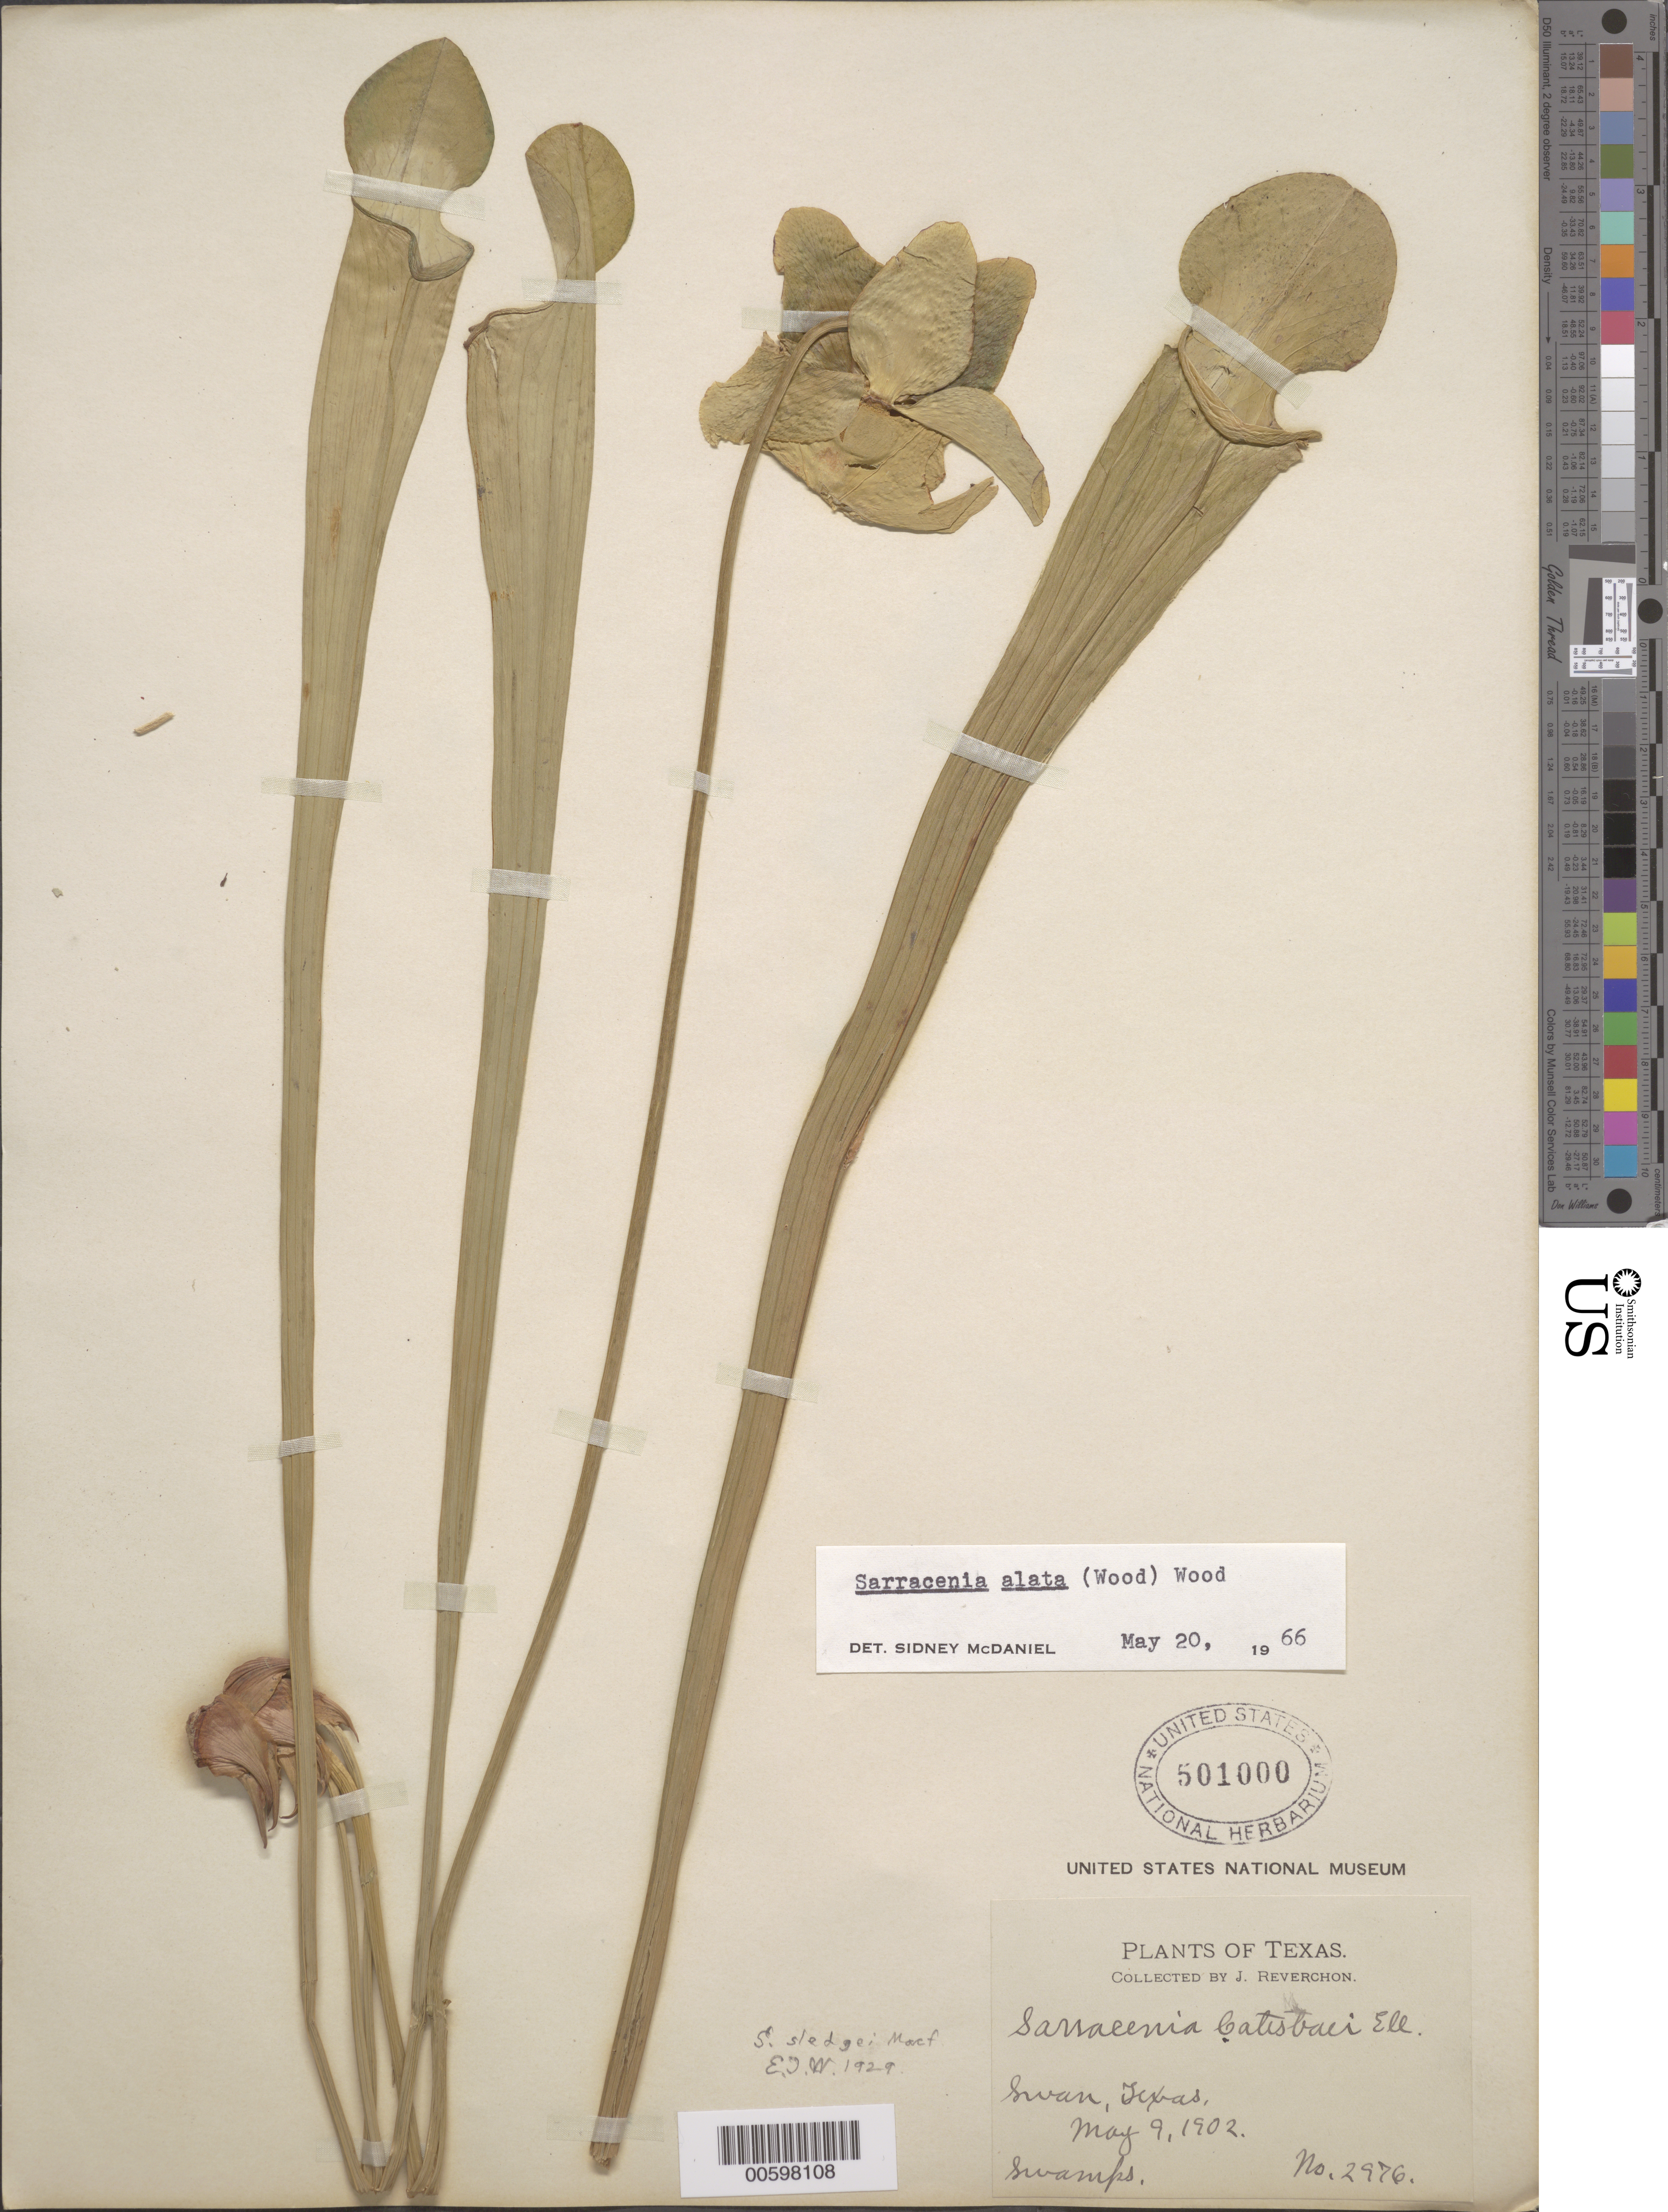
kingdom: Plantae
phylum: Tracheophyta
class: Magnoliopsida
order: Ericales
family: Sarraceniaceae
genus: Sarracenia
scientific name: Sarracenia alata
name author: (Alph. Wood) Alph. Wood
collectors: J. Reverchon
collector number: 2976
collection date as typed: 09 May 1902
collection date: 1902-05-09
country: United States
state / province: Texas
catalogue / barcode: US 501000